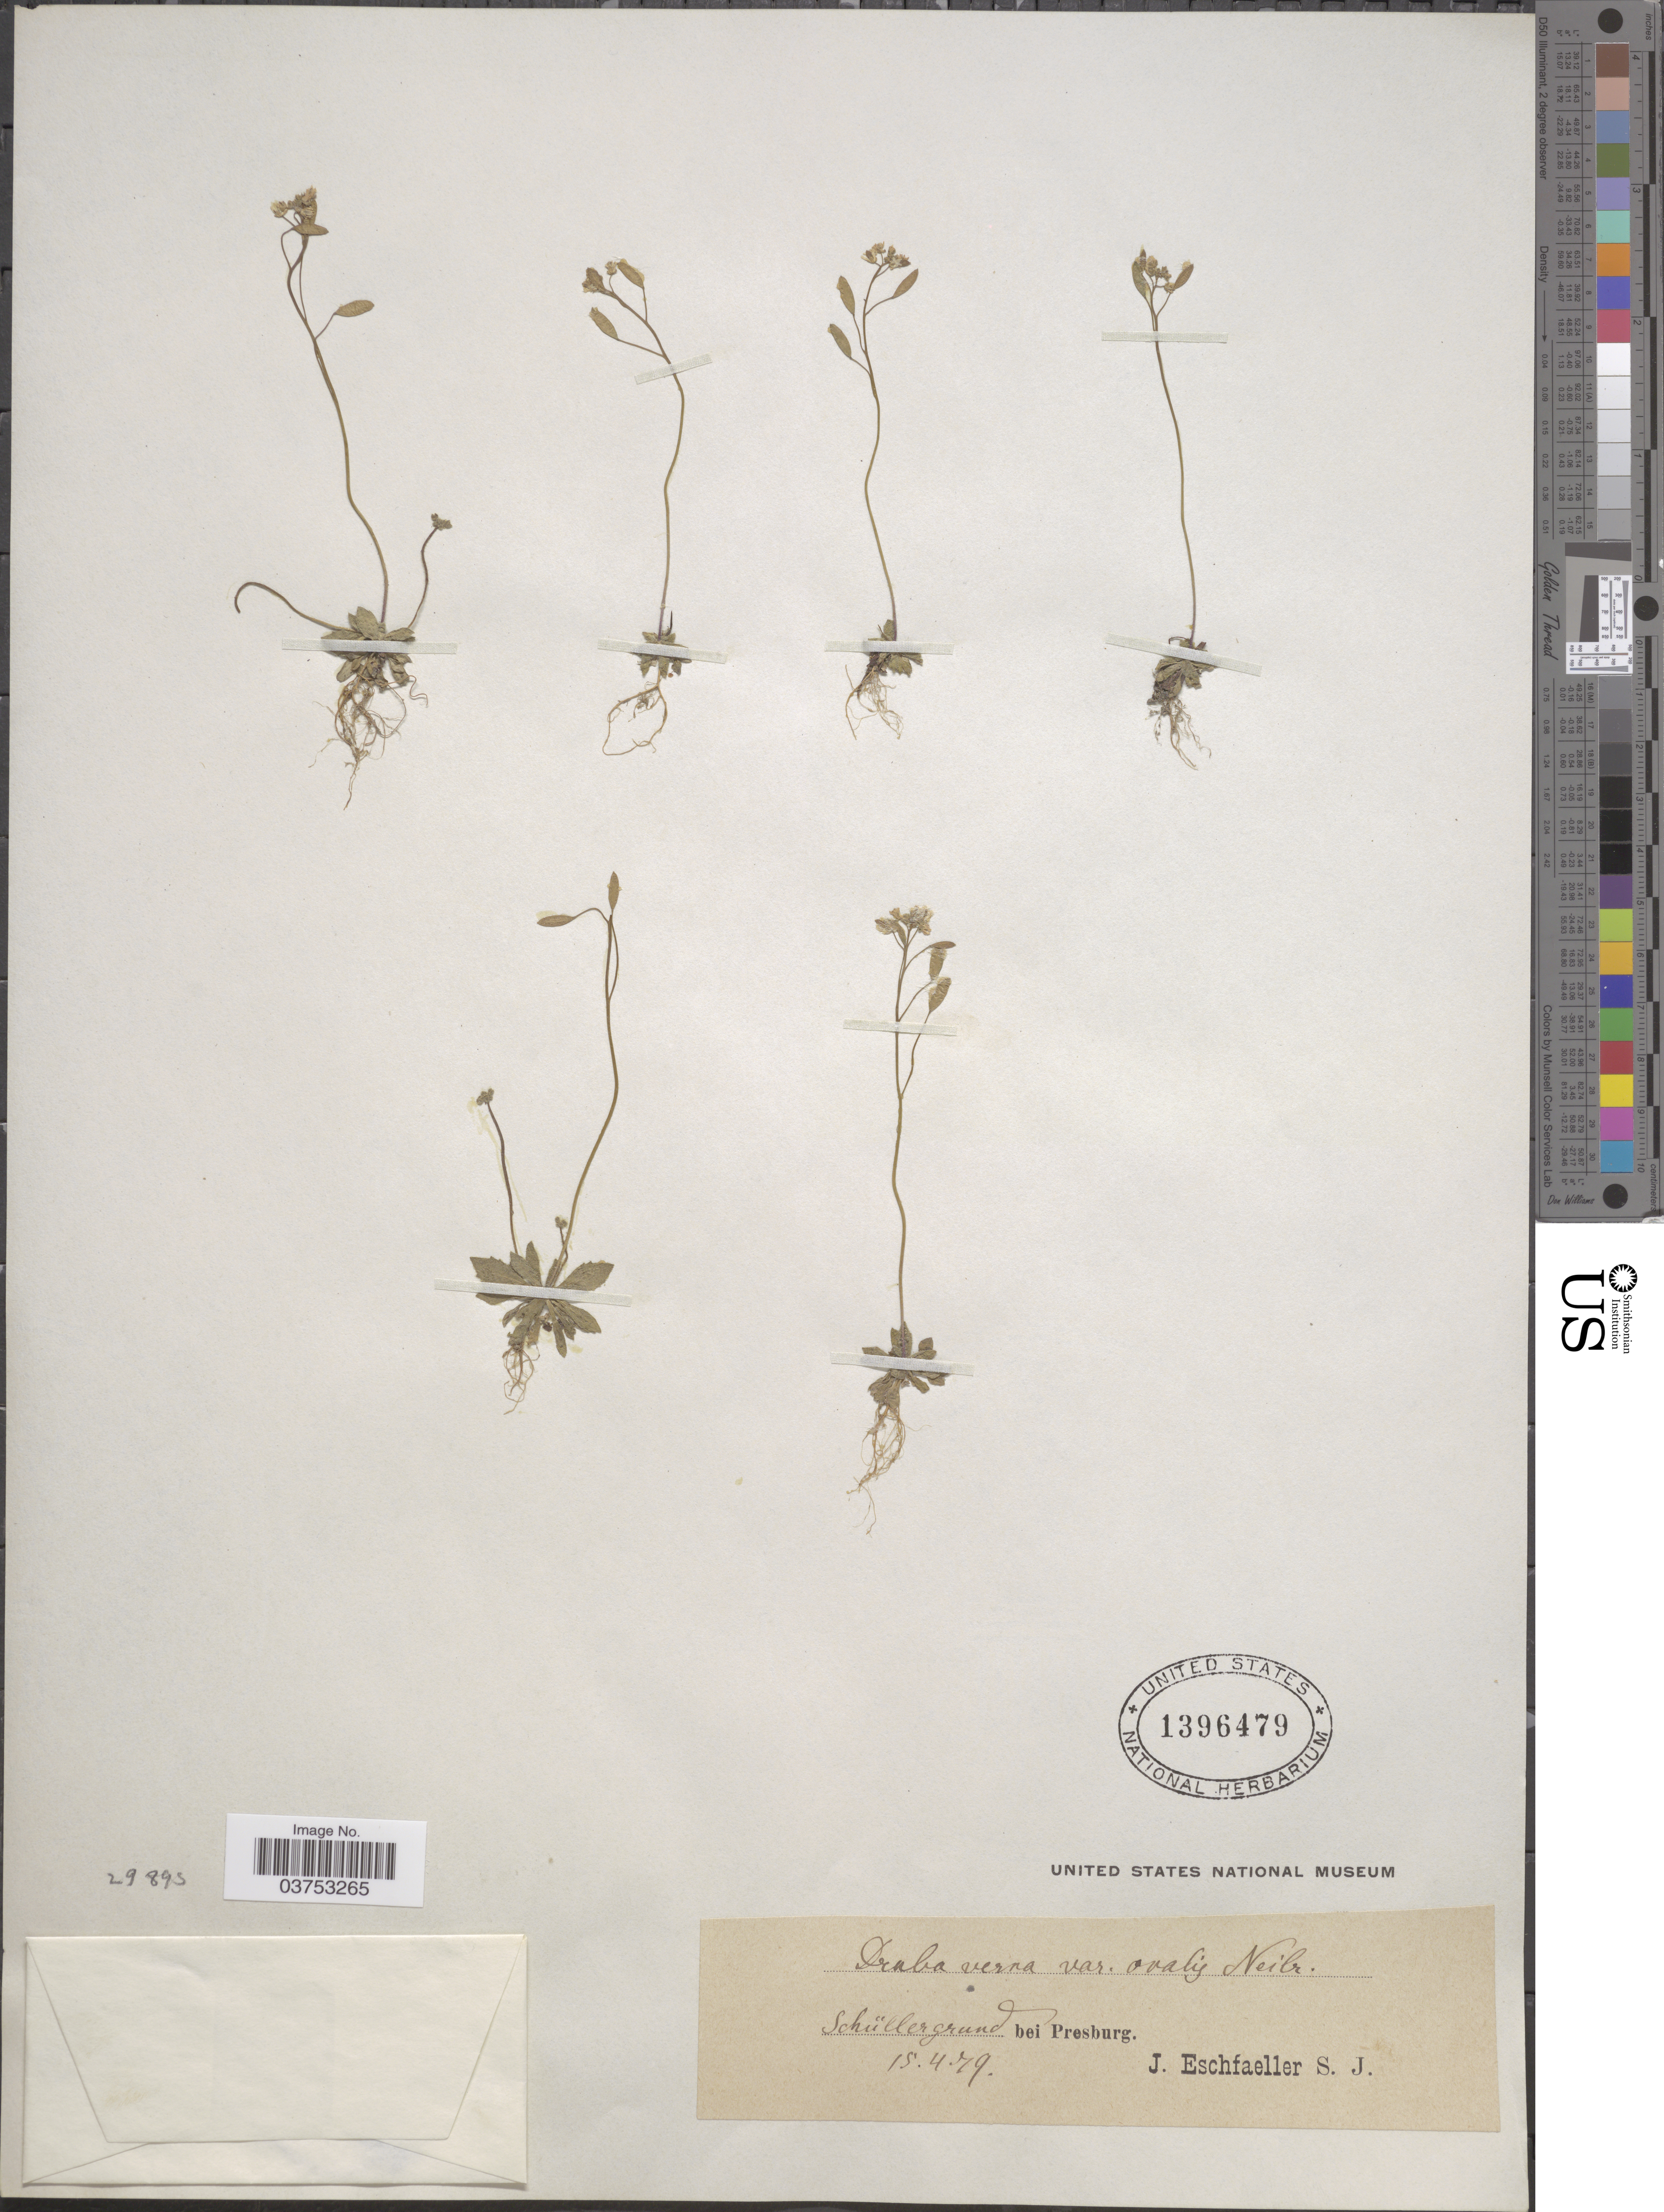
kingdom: Plantae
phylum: Tracheophyta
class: Magnoliopsida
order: Brassicales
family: Brassicaceae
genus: Draba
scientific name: Draba verna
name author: L.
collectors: J. Eschfaeller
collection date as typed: Transcribed d/m/y: 15/4/79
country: Slovakia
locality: Schüllergrund bei Presburg.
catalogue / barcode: US 1396479